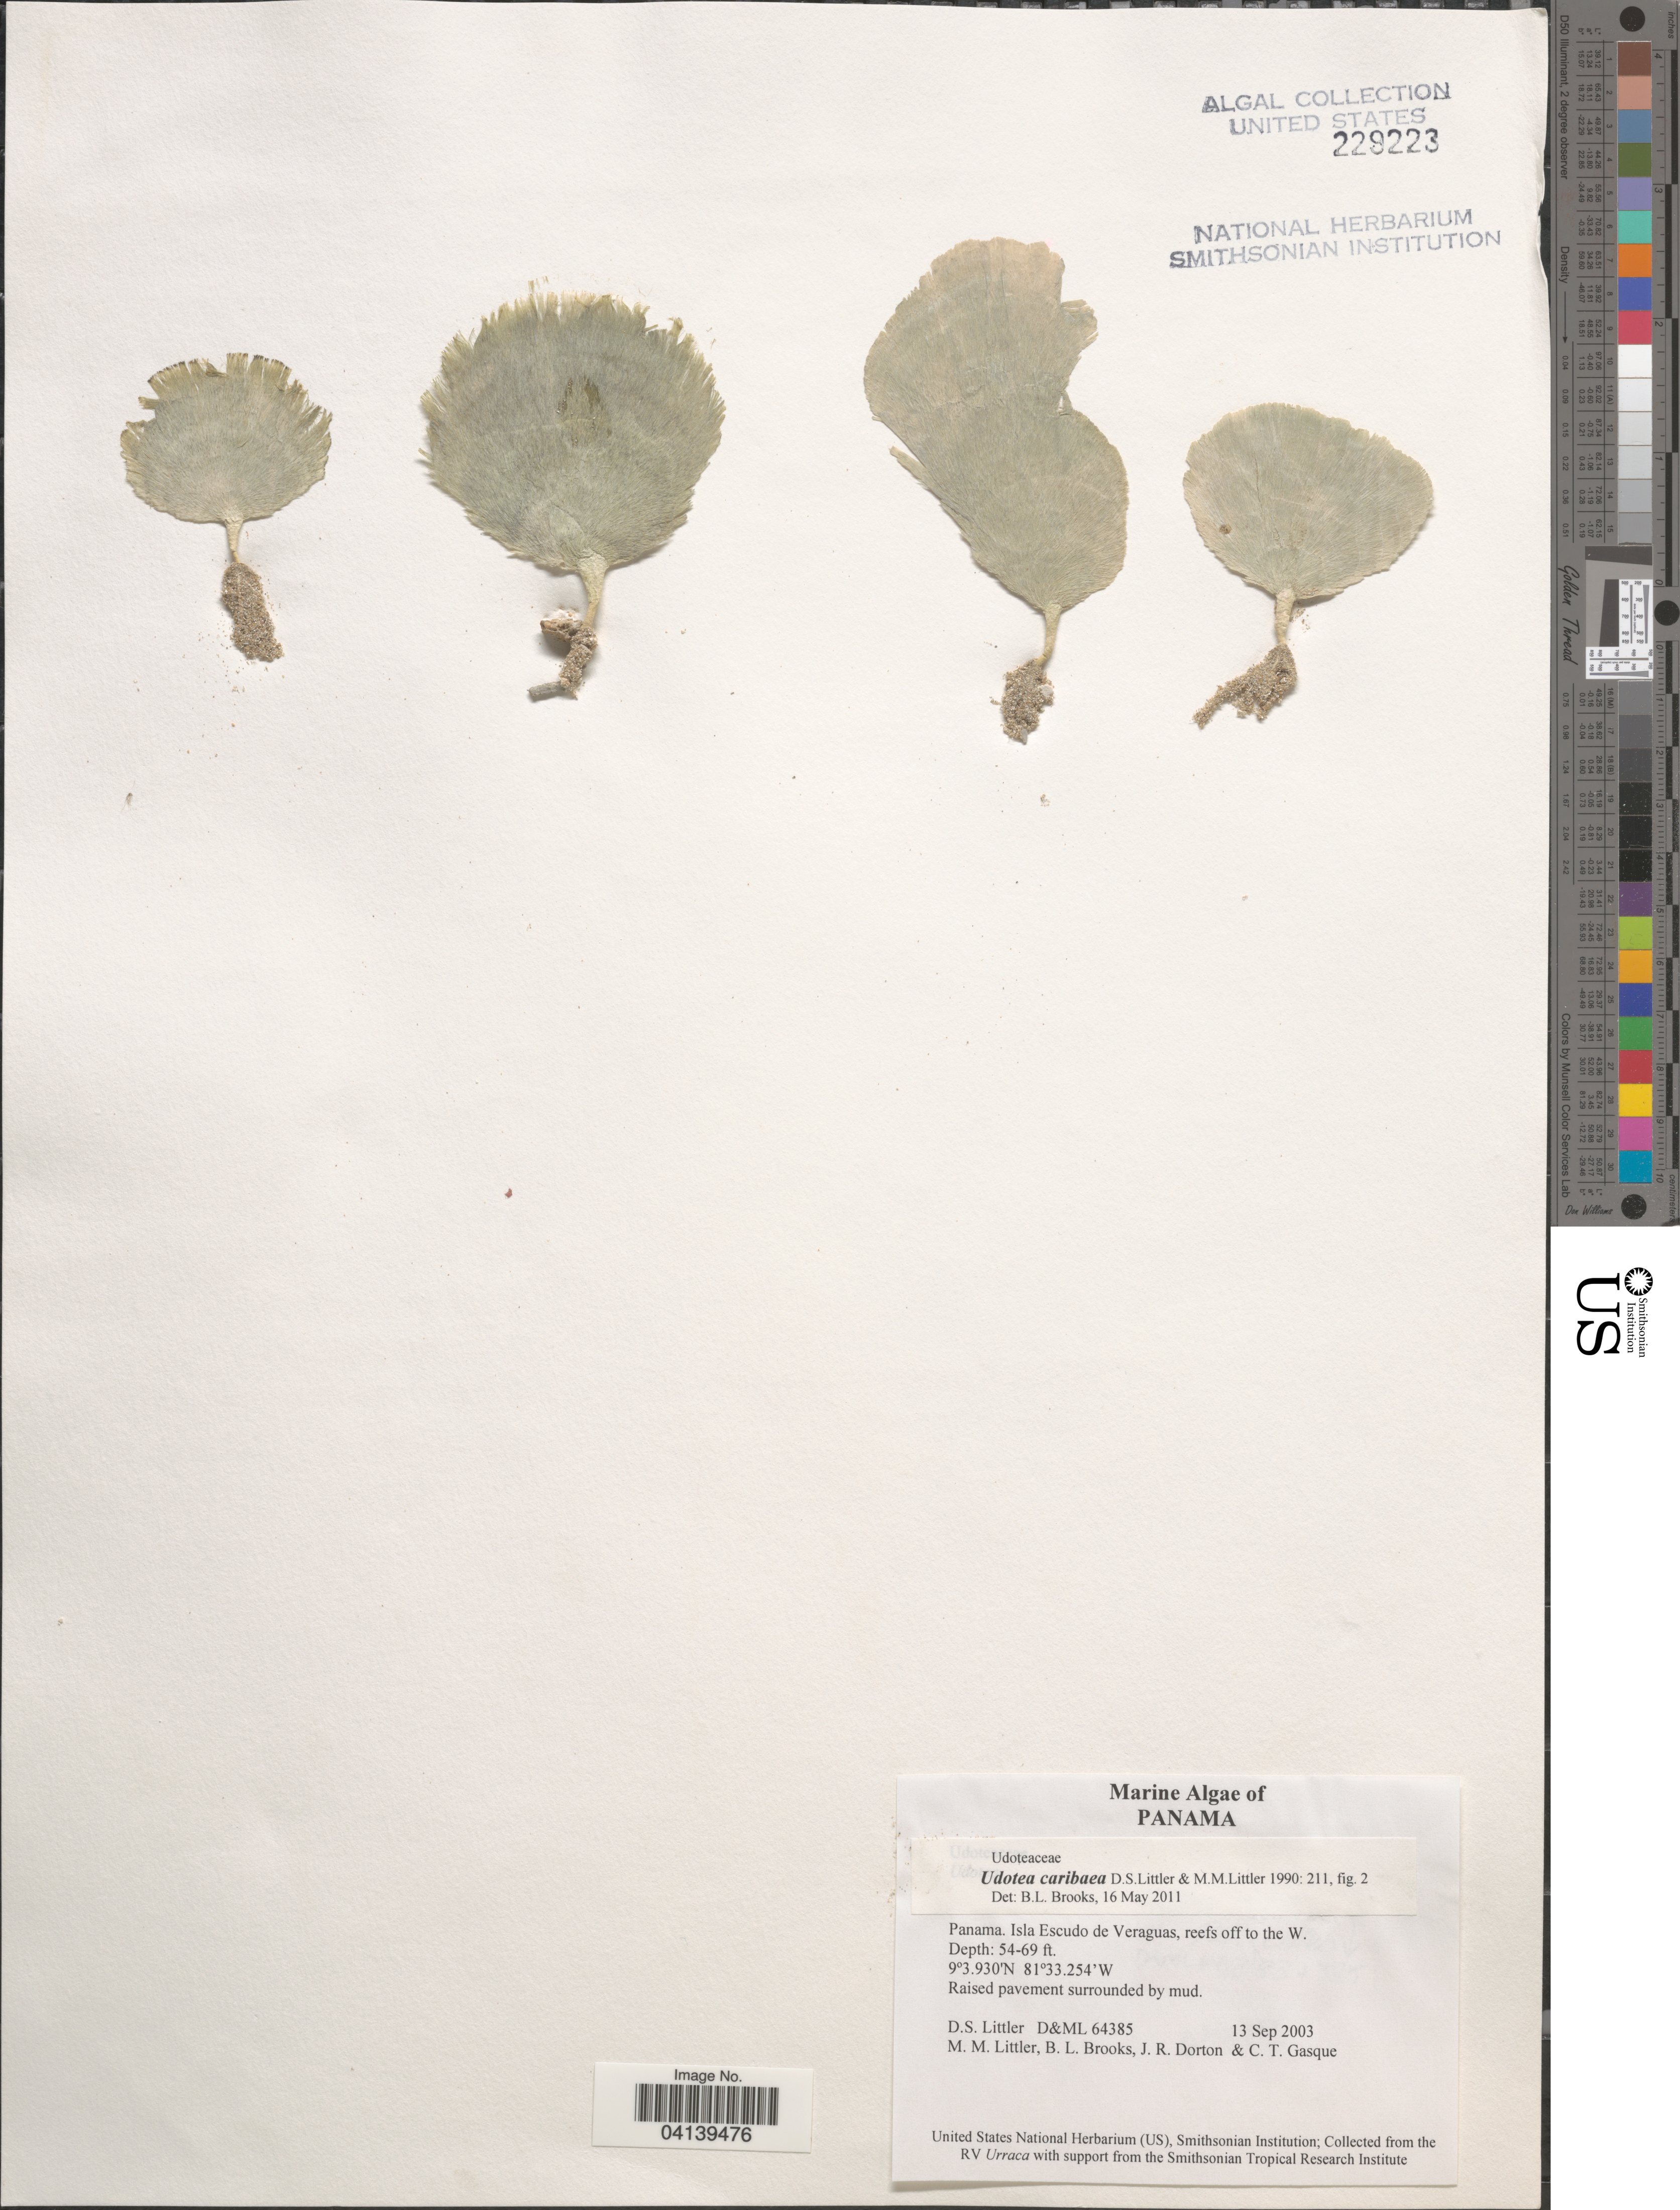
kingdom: Plantae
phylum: Chlorophyta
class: Ulvophyceae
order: Bryopsidales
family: Udoteaceae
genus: Udotea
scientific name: Udotea caribaea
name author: D.S. Littler & Littler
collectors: D. S. Littler, B. Brooks, J. Dorton & C. Gasque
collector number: D&ML64385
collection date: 2003-09-13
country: Panama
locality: Isla Escudo de Veraguas, reefs off to the W.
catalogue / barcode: US 229223